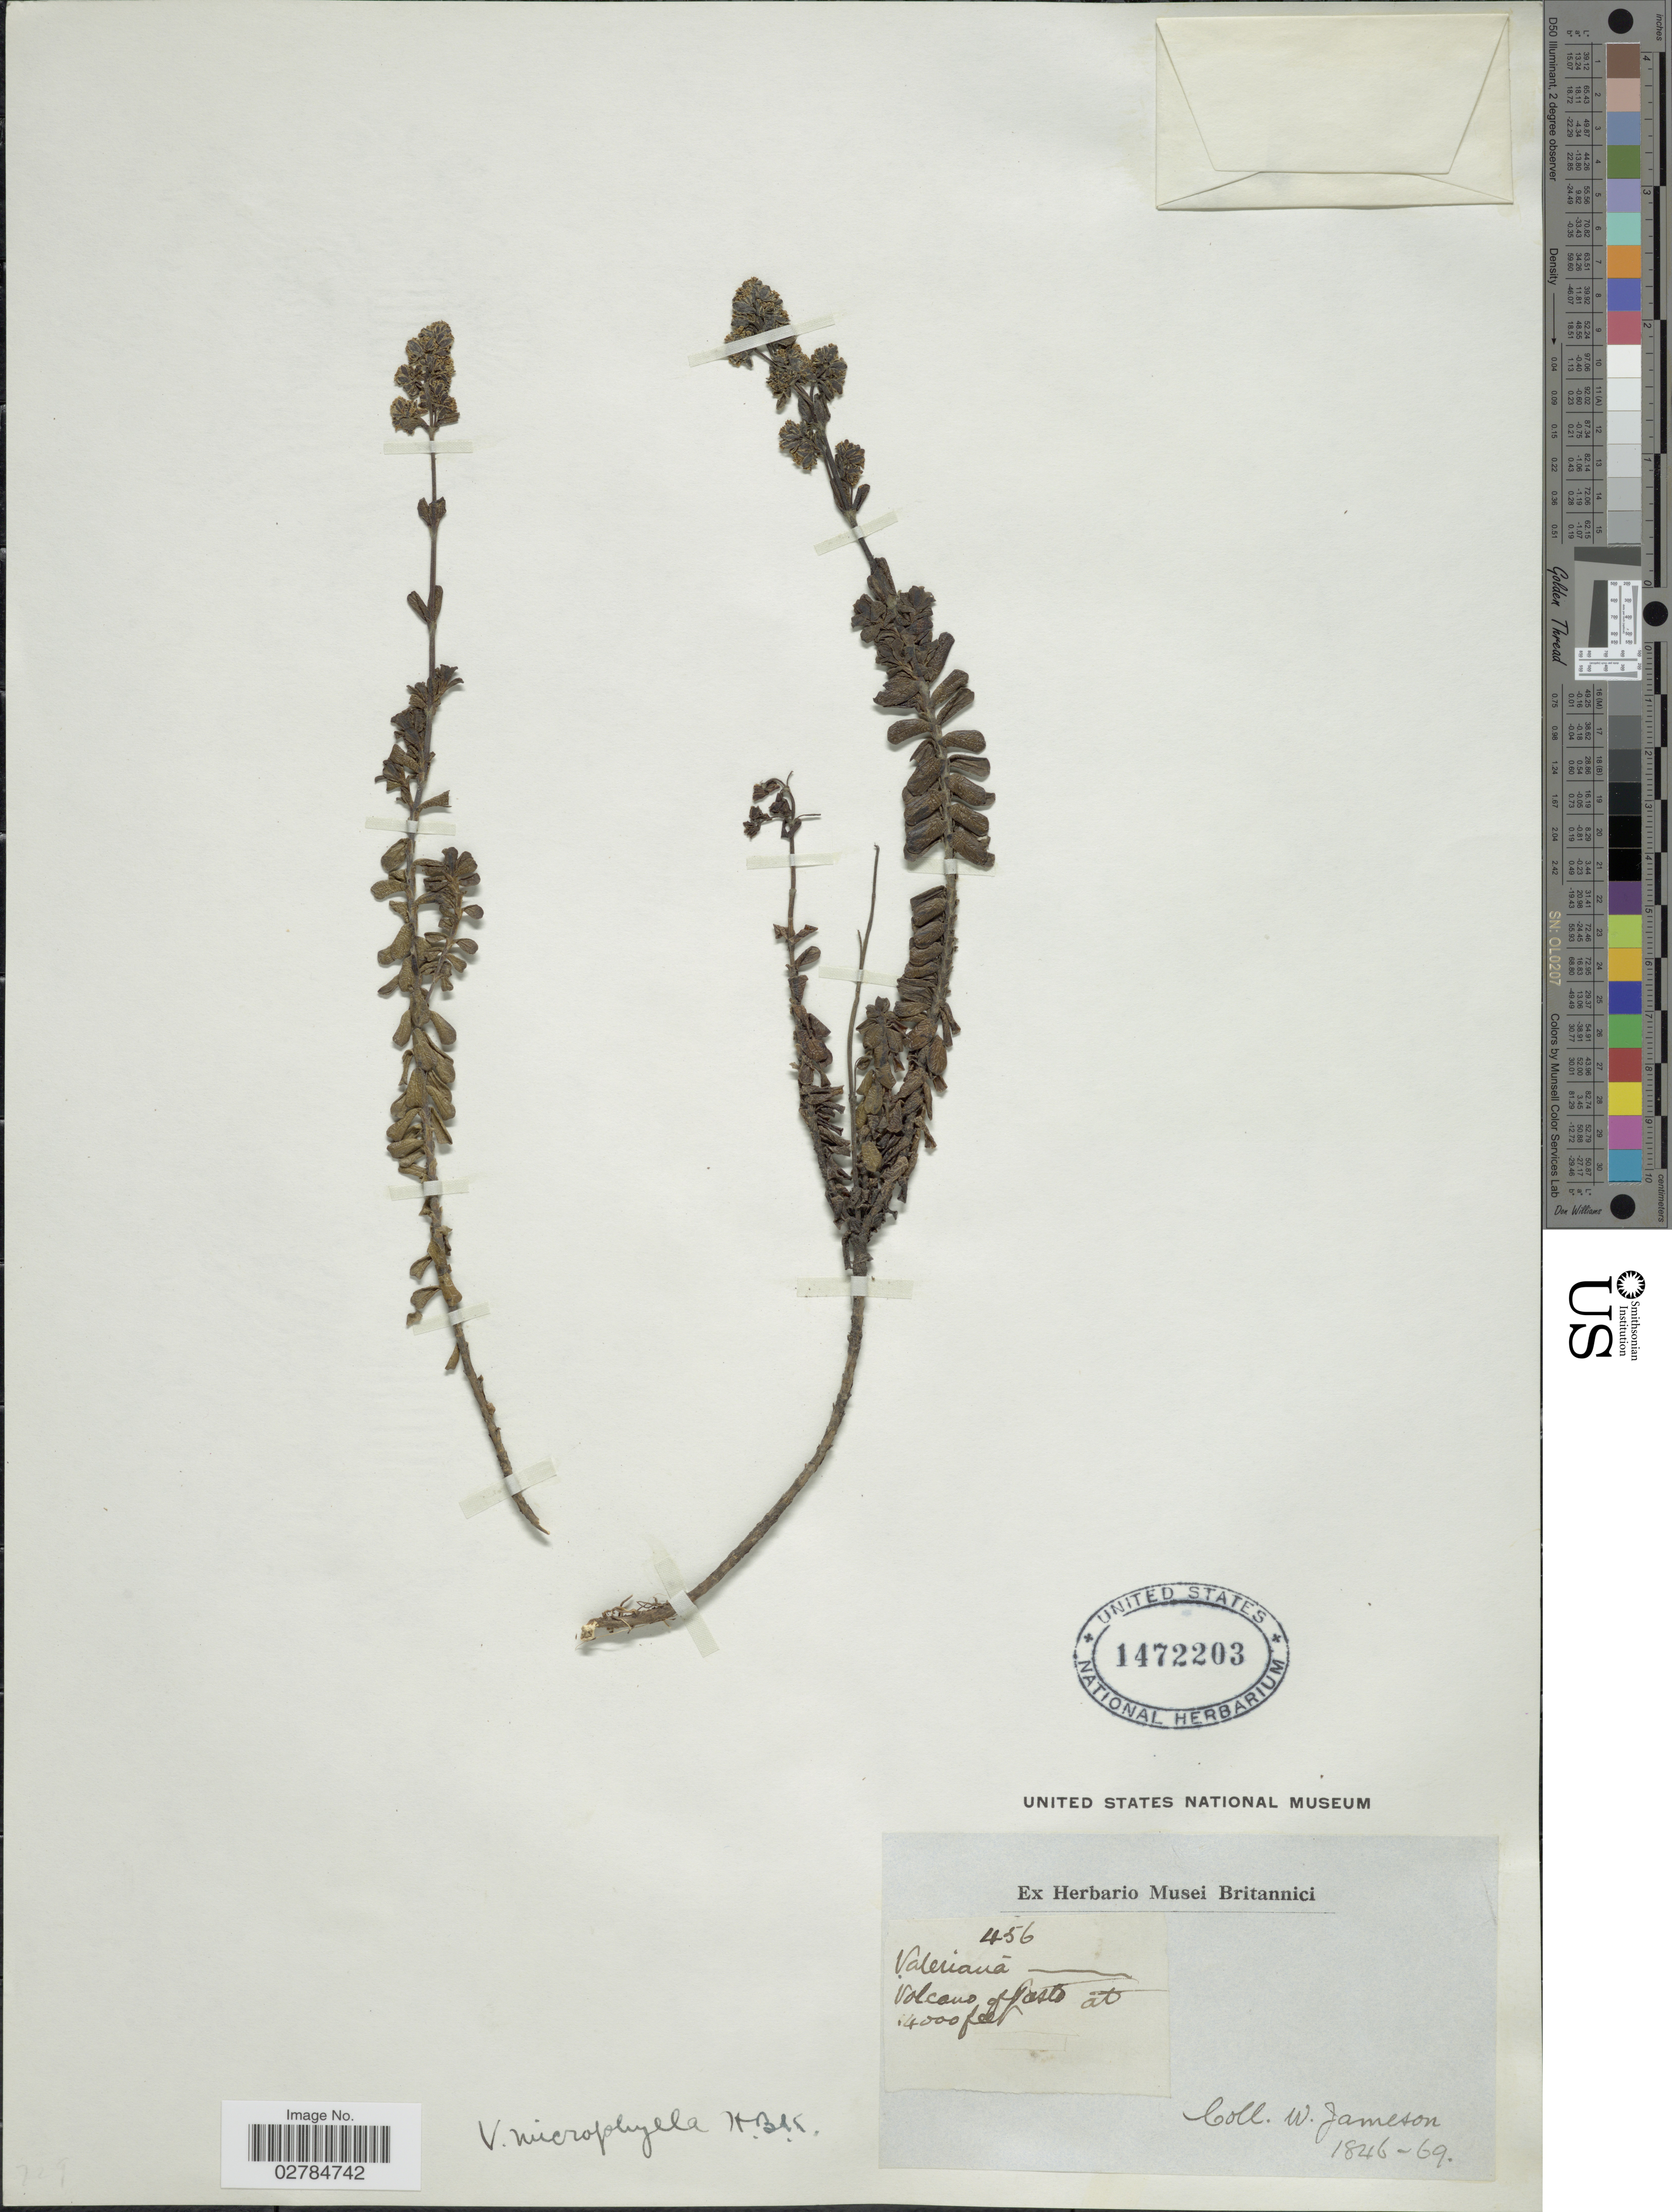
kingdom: Plantae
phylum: Tracheophyta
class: Magnoliopsida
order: Dipsacales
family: Caprifoliaceae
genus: Valeriana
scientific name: Valeriana microphylla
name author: Kunth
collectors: W. Jameson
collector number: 456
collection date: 1846/1869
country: Colombia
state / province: Nariño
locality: Volcano of Pasto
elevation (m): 4267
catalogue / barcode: US 1472203